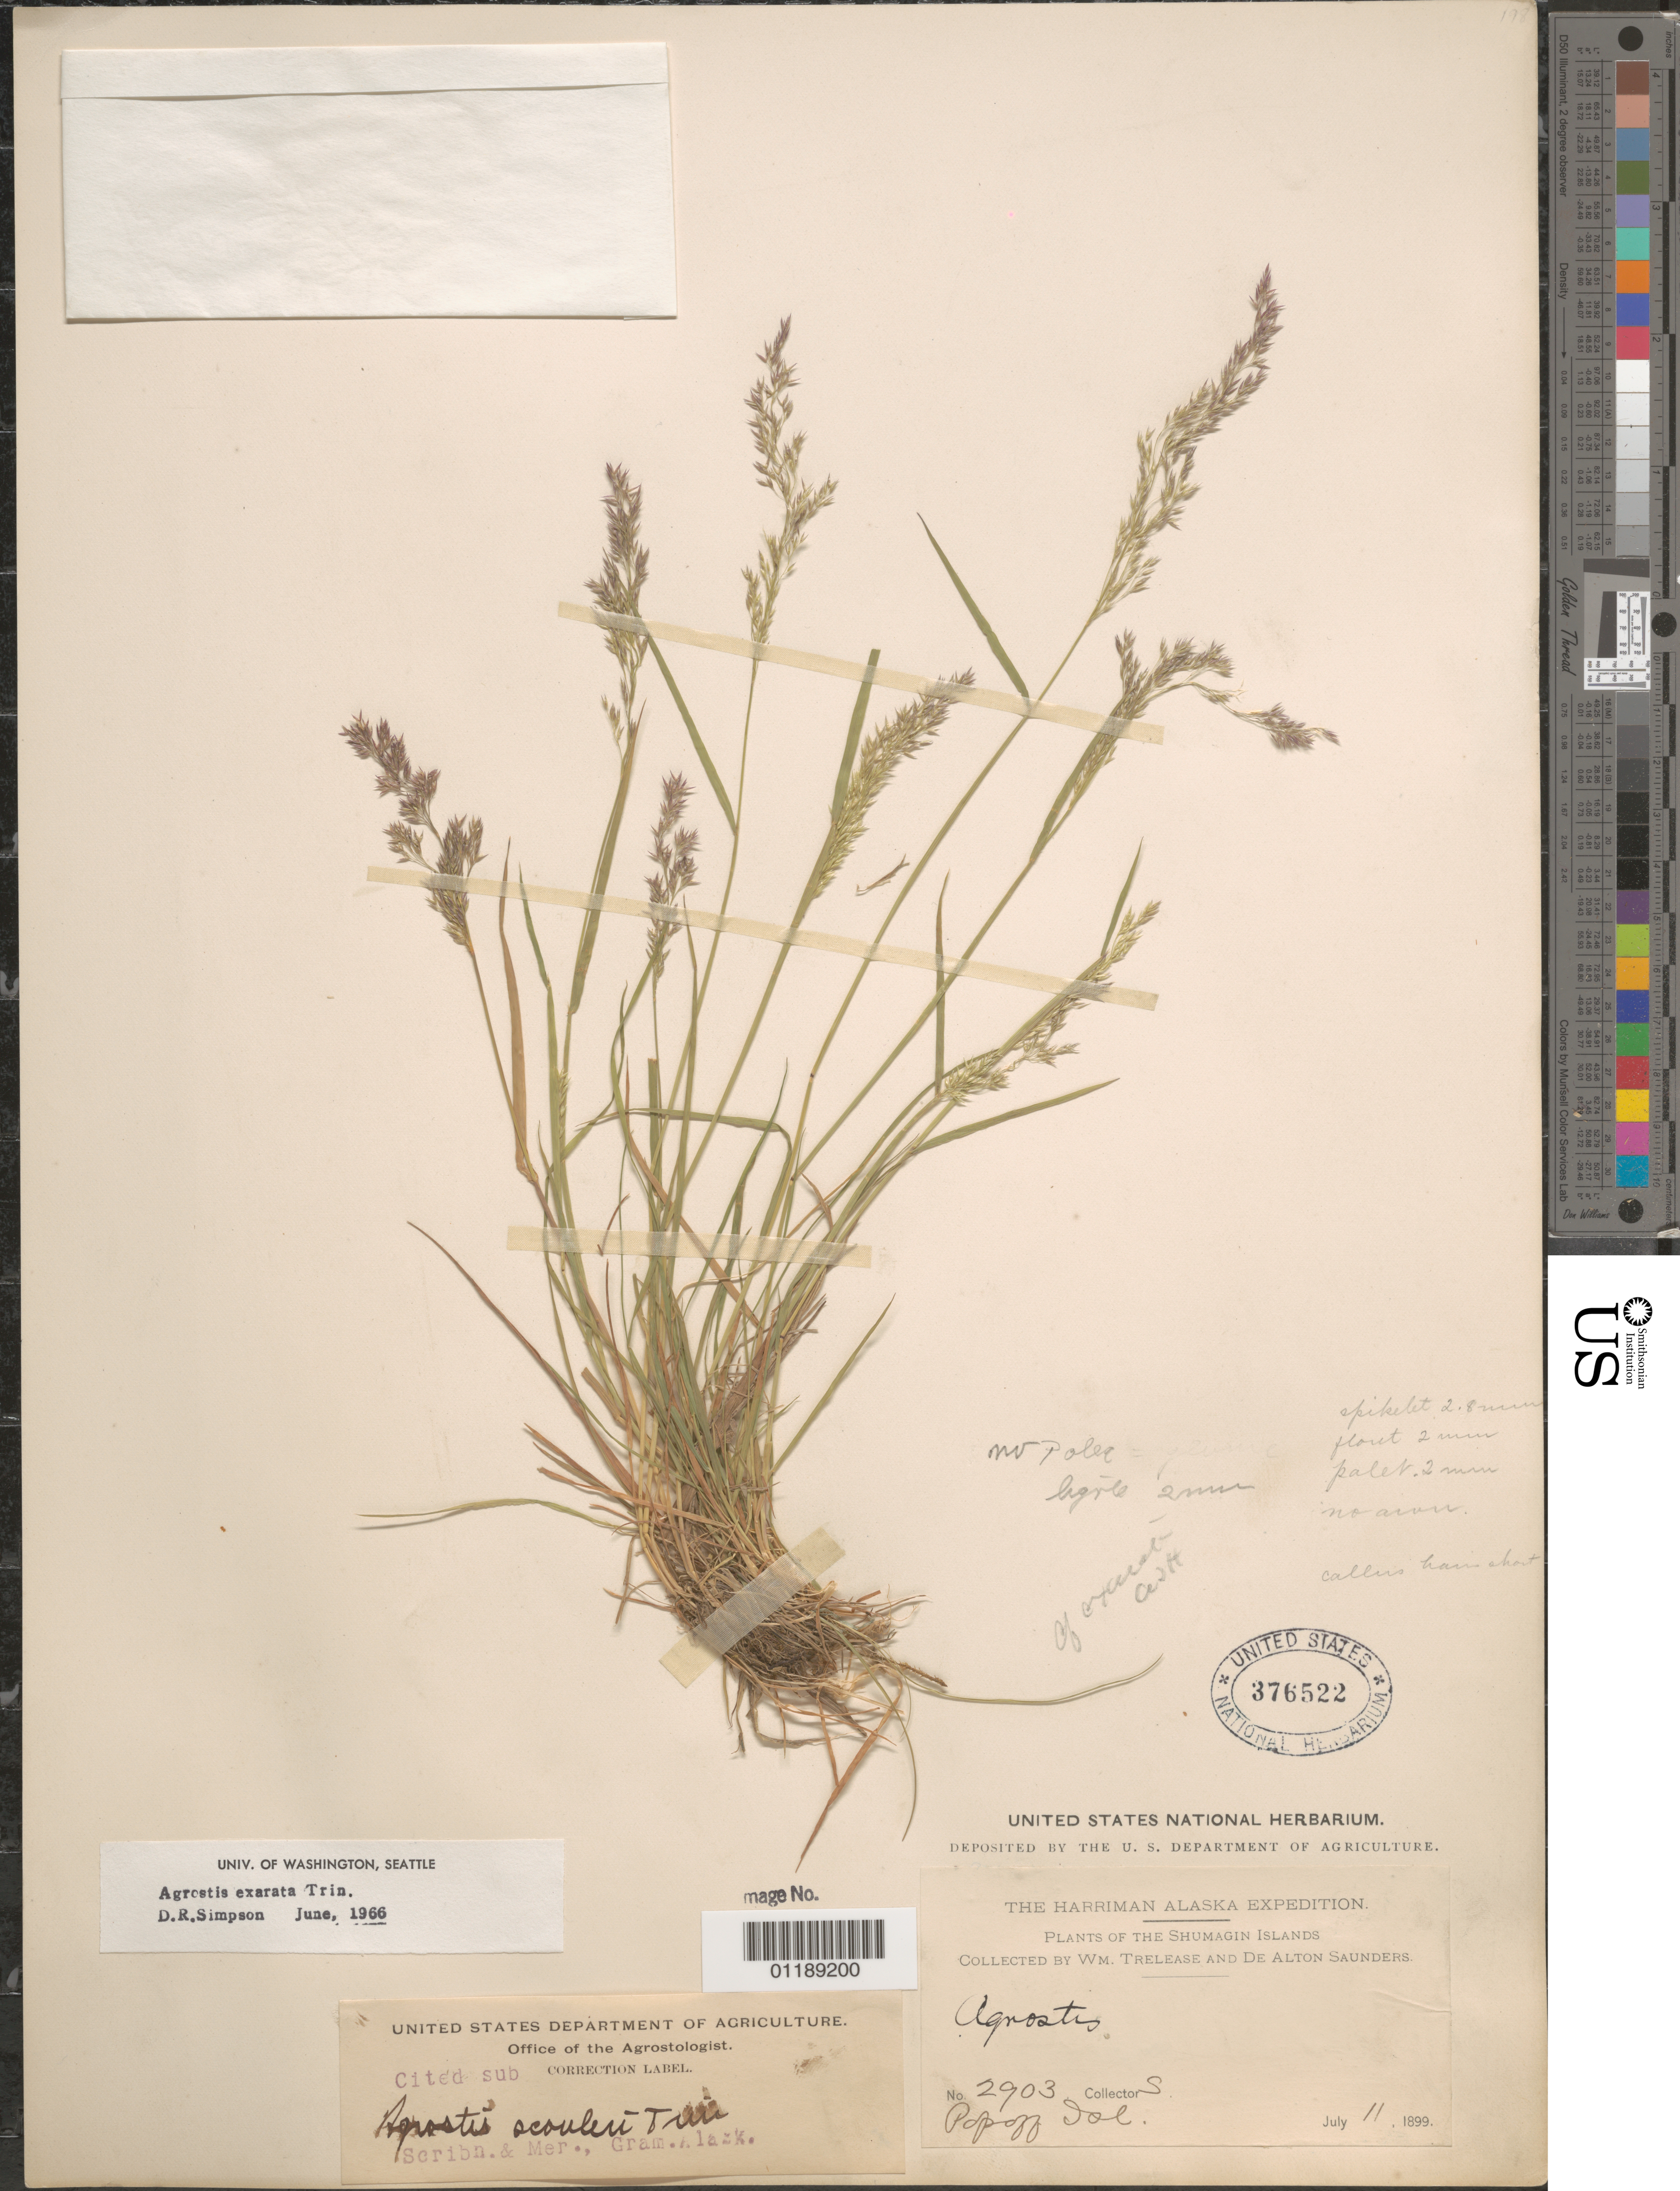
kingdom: Plantae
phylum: Tracheophyta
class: Liliopsida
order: Poales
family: Poaceae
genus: Agrostis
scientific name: Agrostis exarata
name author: Trin.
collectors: W. Trelease & D. Saunders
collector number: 2903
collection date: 1899-07-11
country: United States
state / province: Alaska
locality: Popoff Island.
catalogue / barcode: US 376522